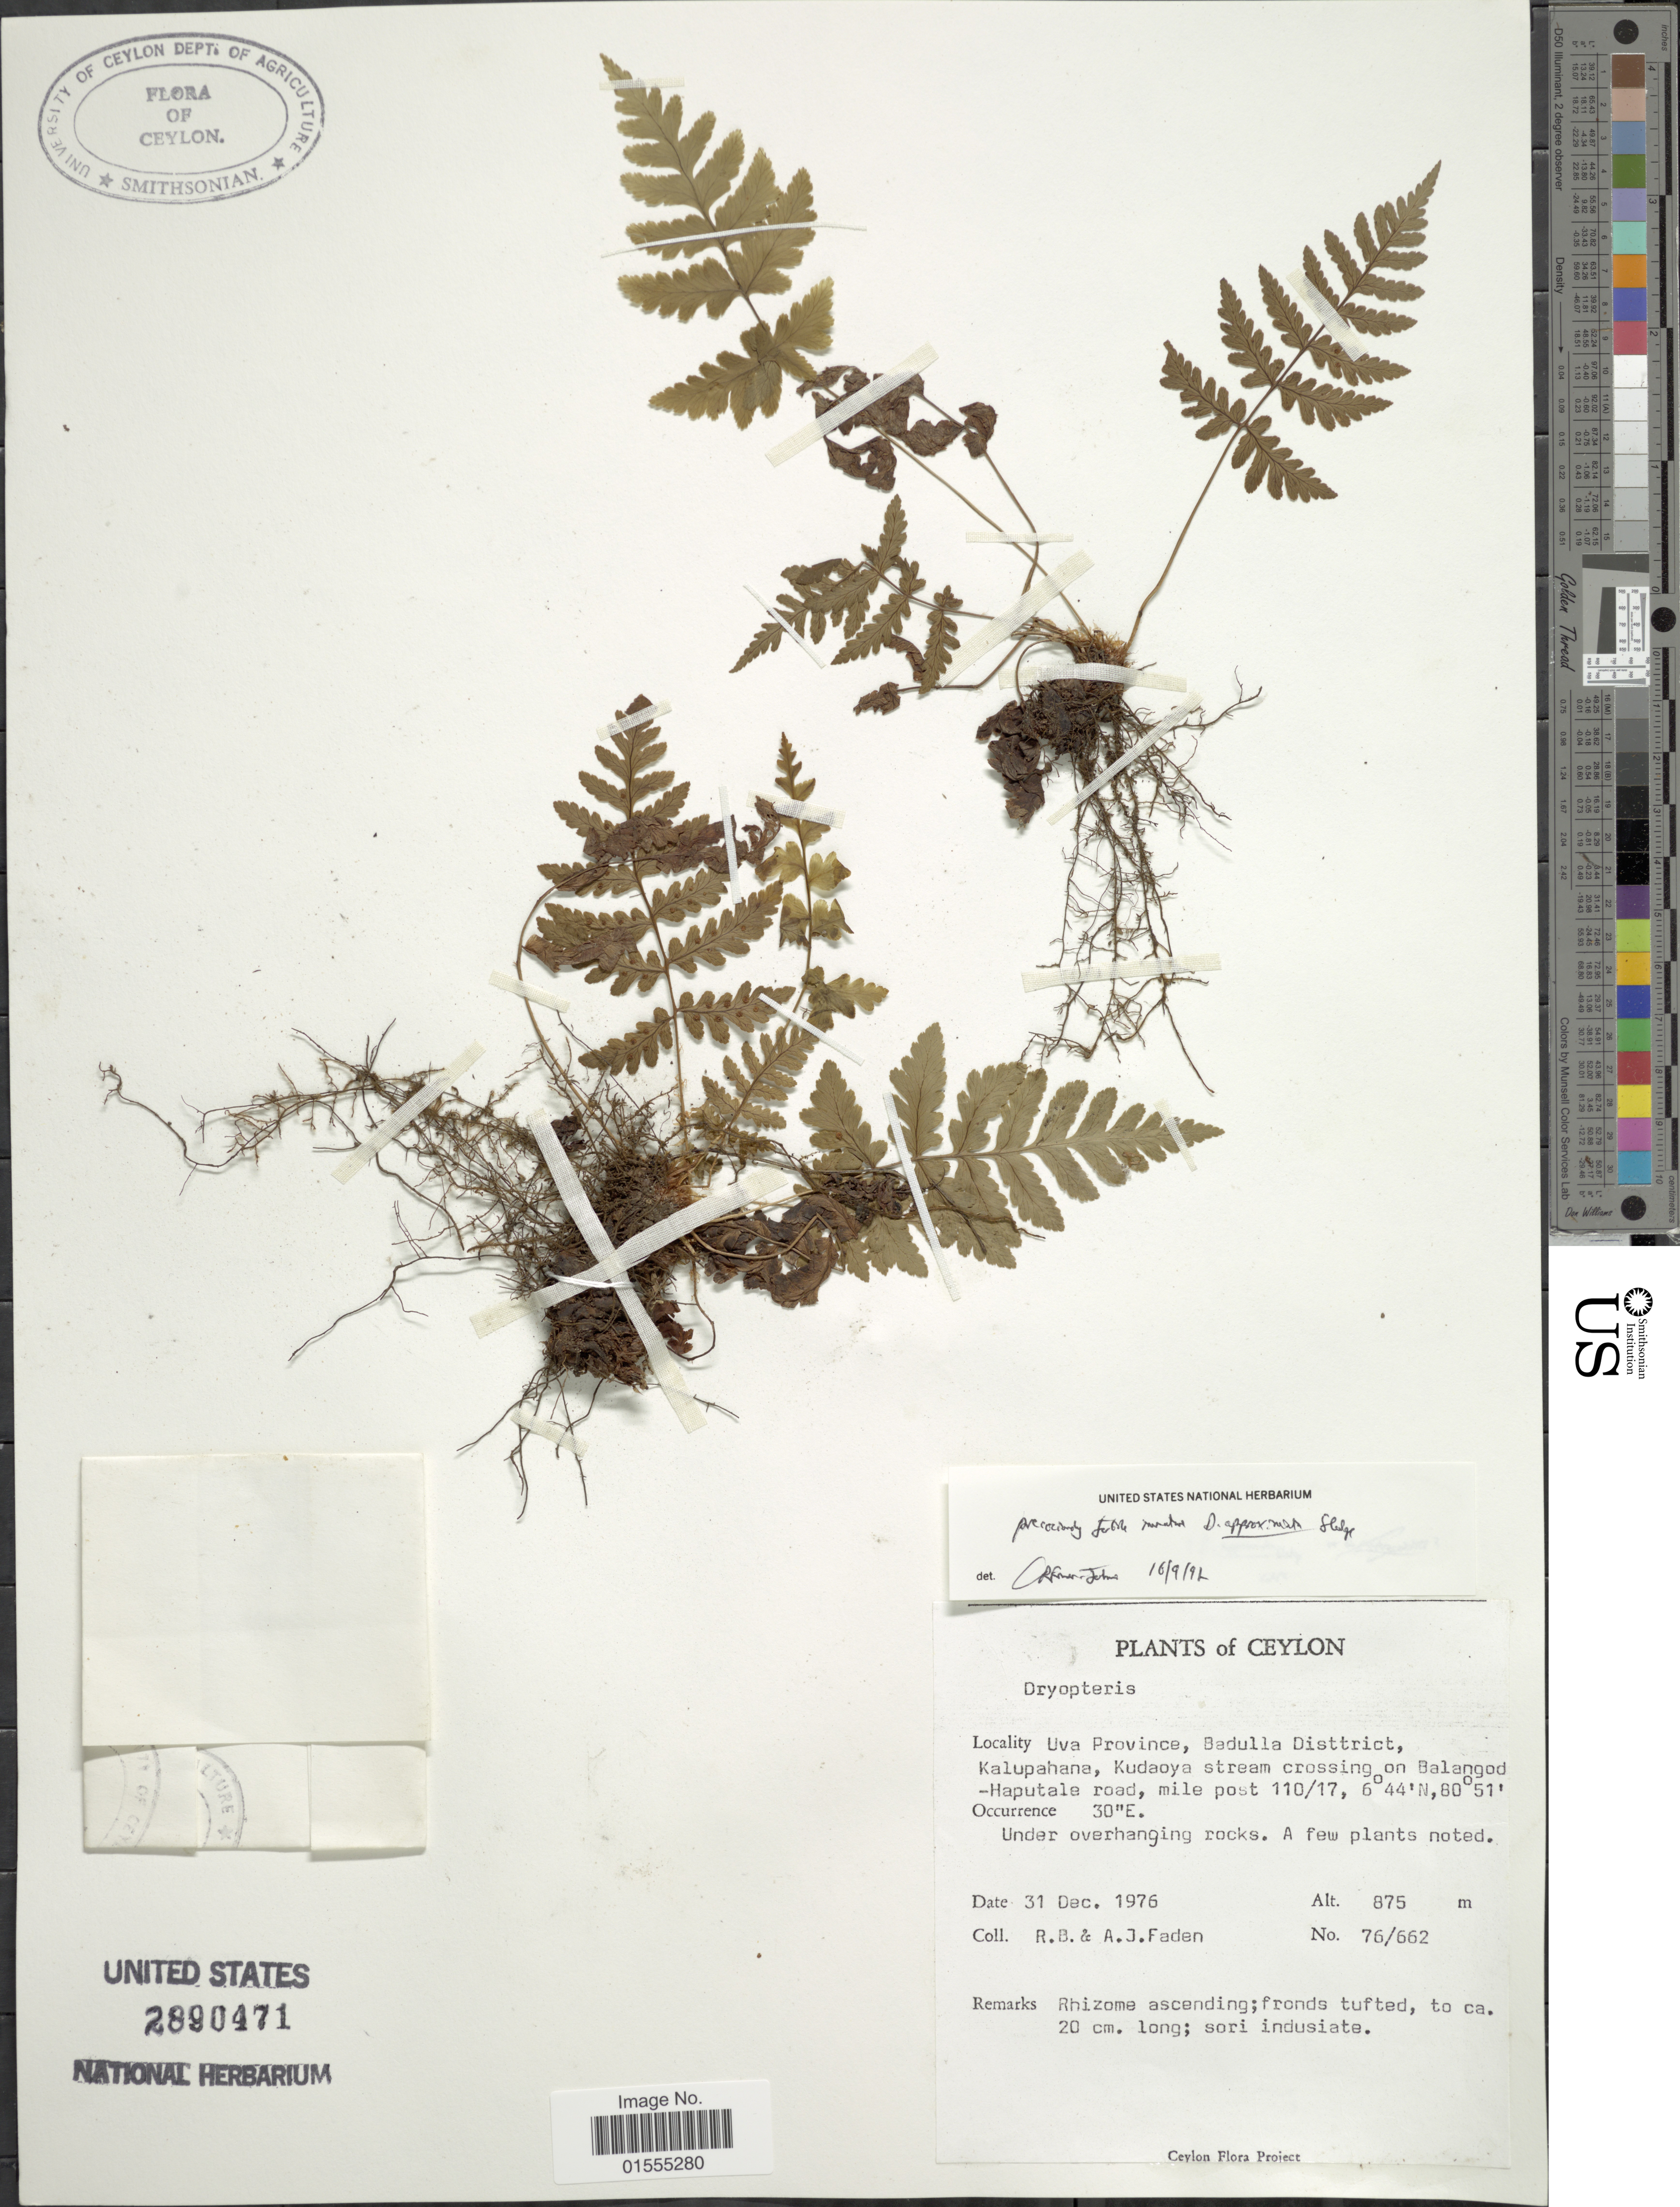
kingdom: Plantae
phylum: Tracheophyta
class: Polypodiopsida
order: Polypodiales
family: Dryopteridaceae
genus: Dryopteris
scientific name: Dryopteris sp.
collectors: R. B. Faden & A. J. Faden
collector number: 76/662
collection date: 1976-12-31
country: Sri Lanka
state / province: Uva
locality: Badulla Disttrict, Kalupahana, Kudaoya stream crossing, on Balangod-Haputale road, mile post 110/17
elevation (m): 875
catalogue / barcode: US 2890471